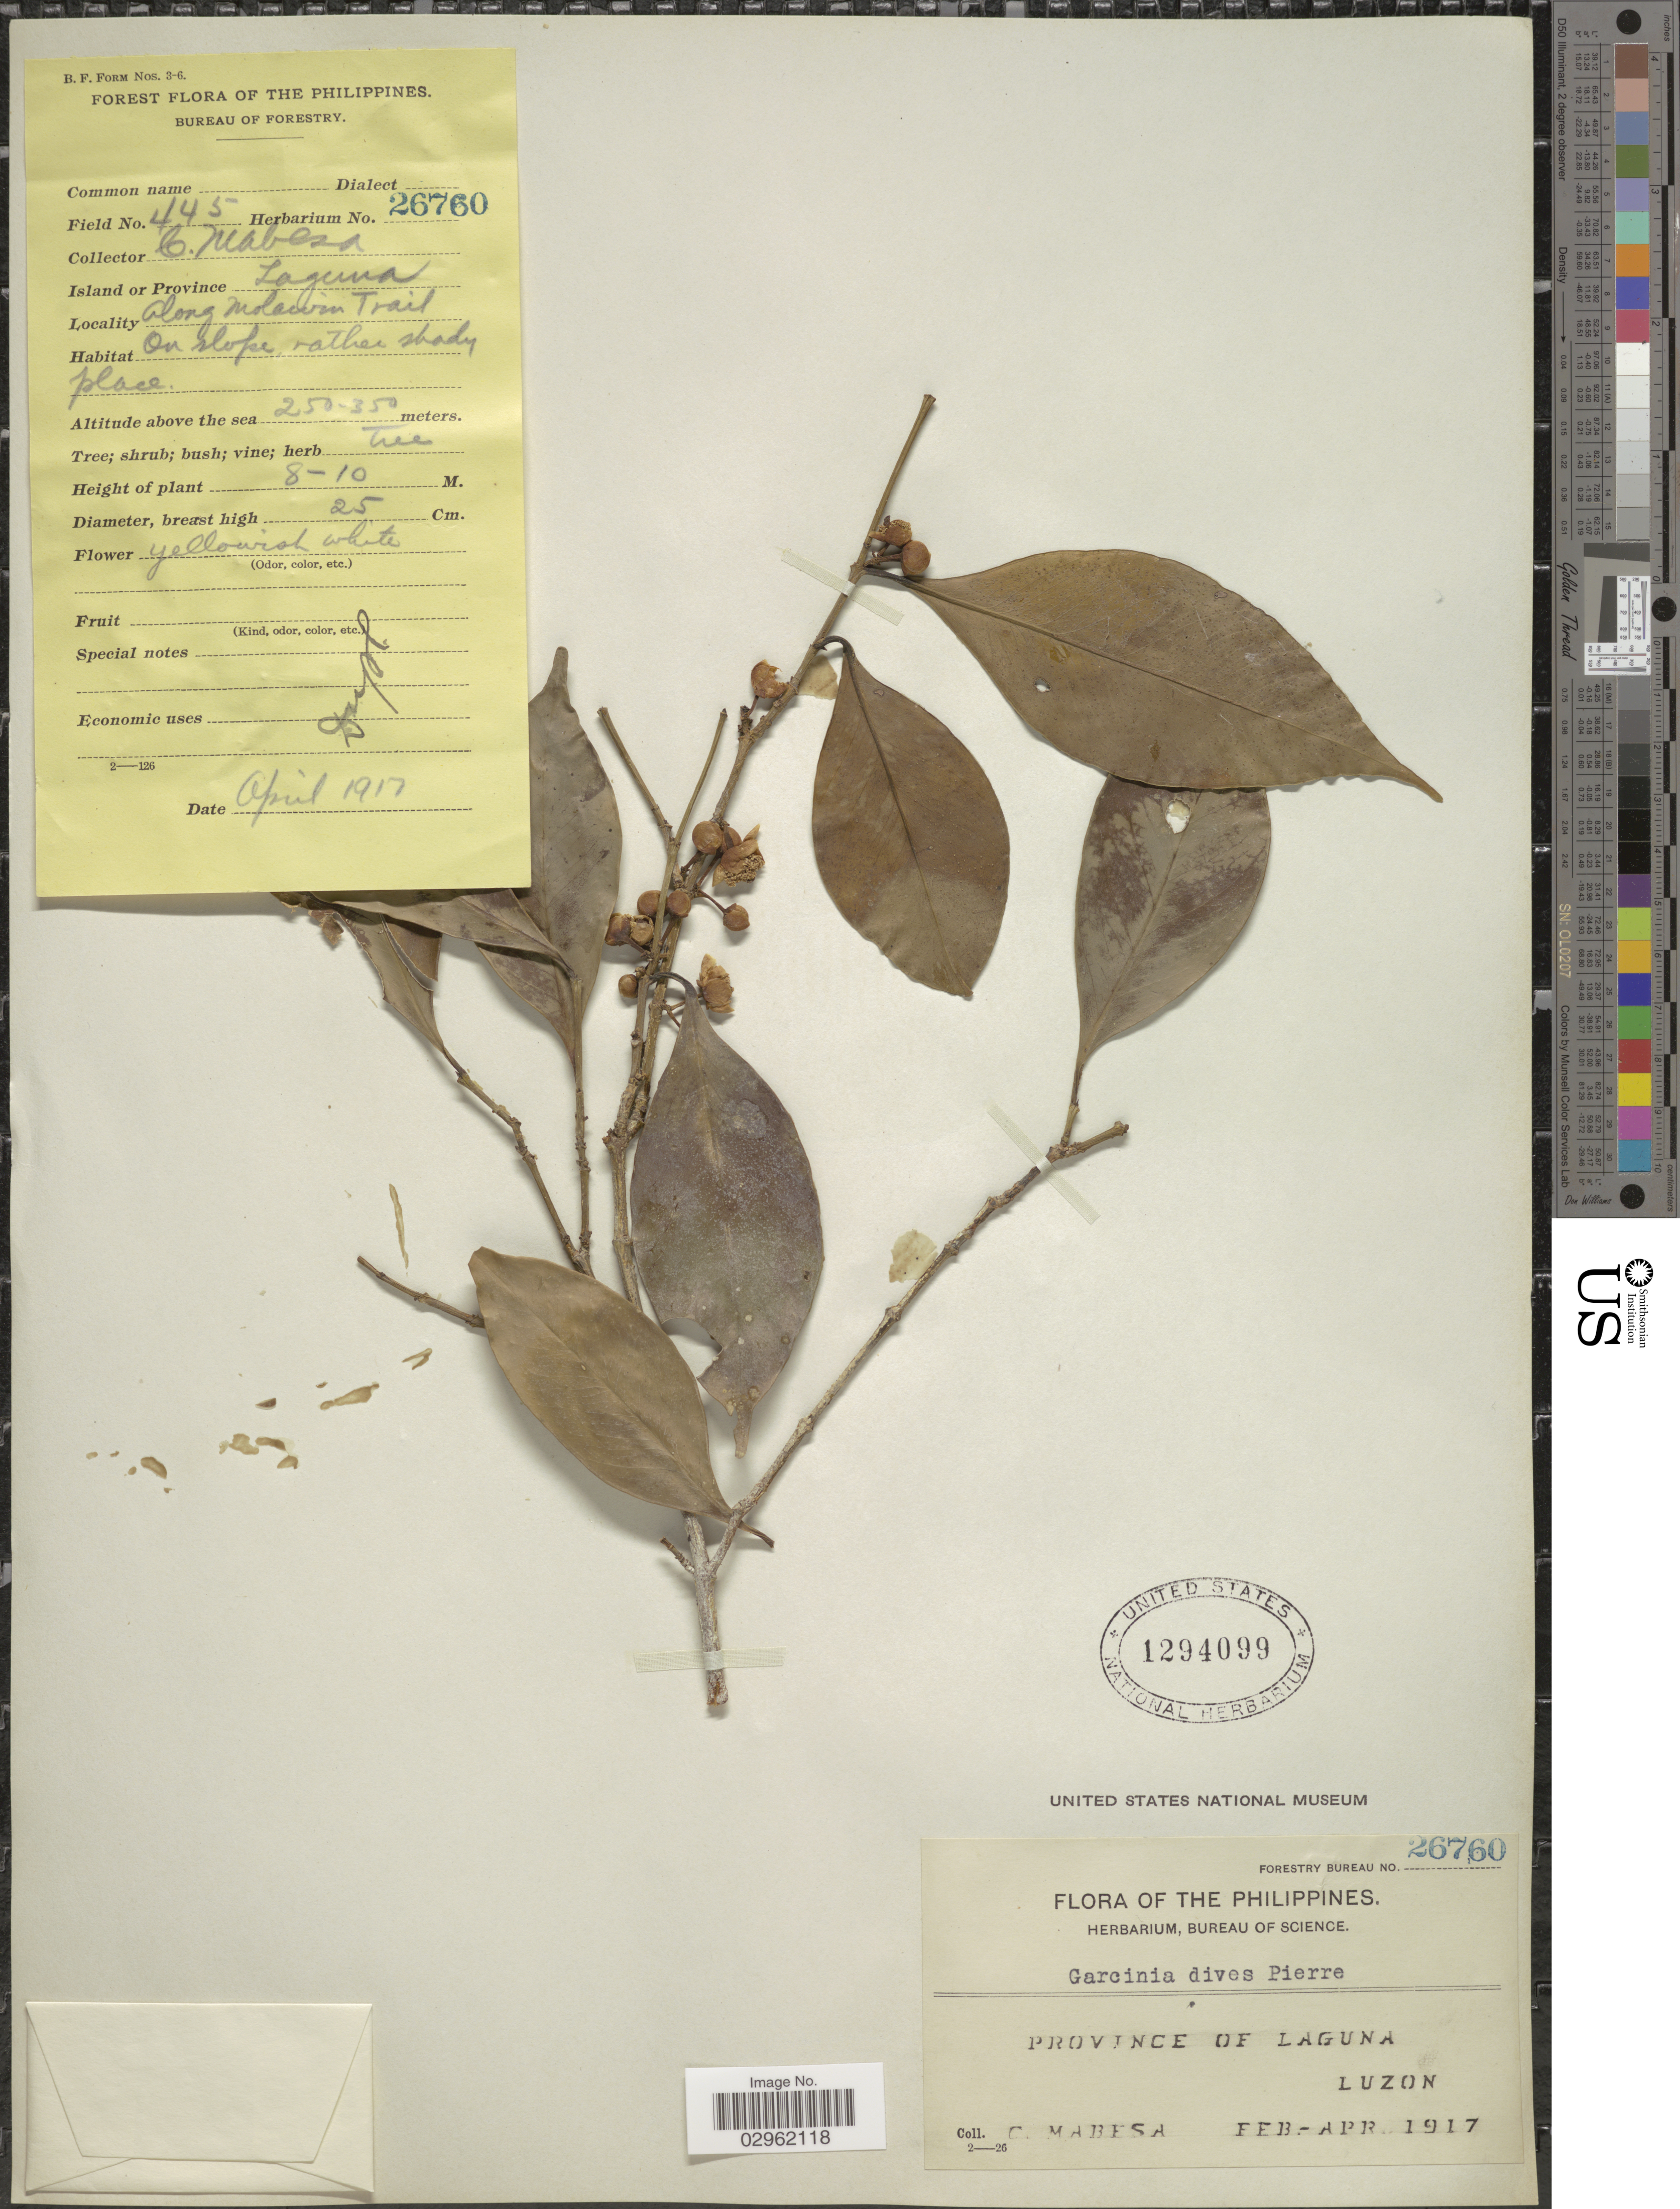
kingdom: Plantae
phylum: Tracheophyta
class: Magnoliopsida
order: Malpighiales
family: Clusiaceae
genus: Garcinia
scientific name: Garcinia dives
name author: Pierre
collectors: C. Mabesa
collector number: Forestry Bureau 26760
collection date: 1917-04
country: Philippines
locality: Province of Laguna. Luzon. Along Molavim Trail.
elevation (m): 250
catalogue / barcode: US 1294099